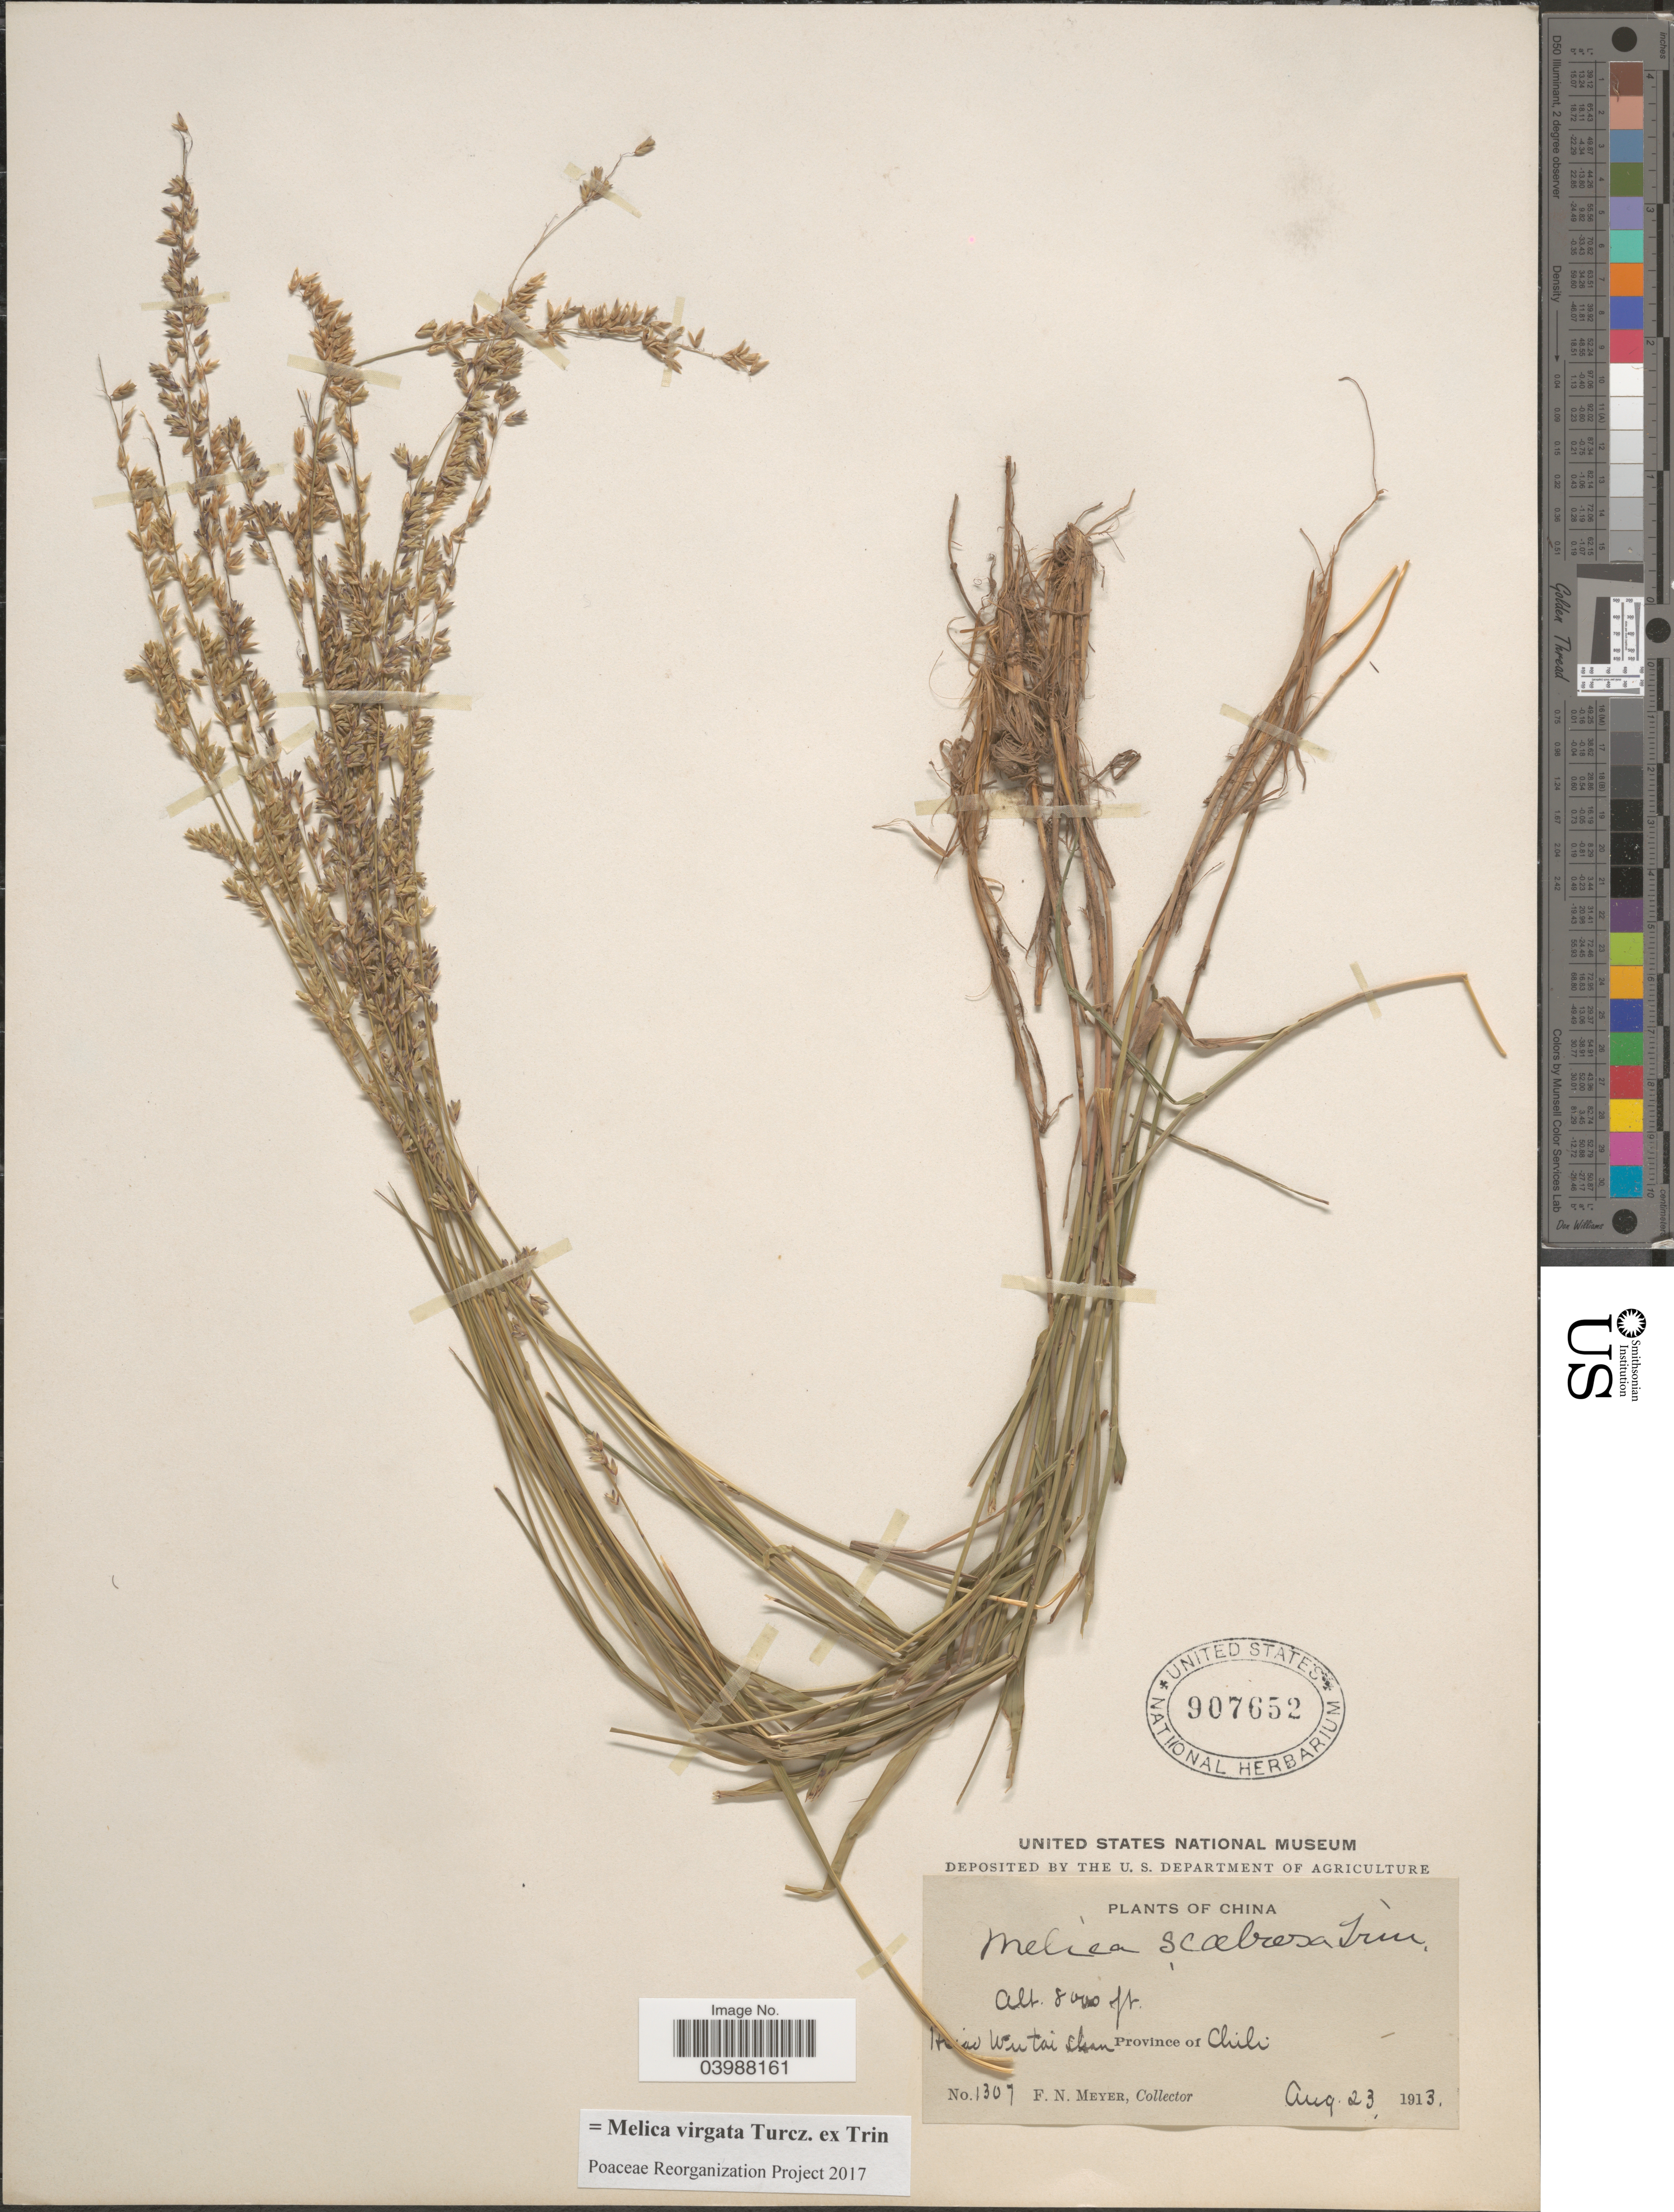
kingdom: Plantae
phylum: Tracheophyta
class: Liliopsida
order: Poales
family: Poaceae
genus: Melica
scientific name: Melica virgata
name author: Turcz. ex Trin.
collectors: F. N. Meyer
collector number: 1307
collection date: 1913-08-23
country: China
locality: Hsiad Wu tai Shan. Province of Chili.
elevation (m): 2438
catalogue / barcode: US 907652